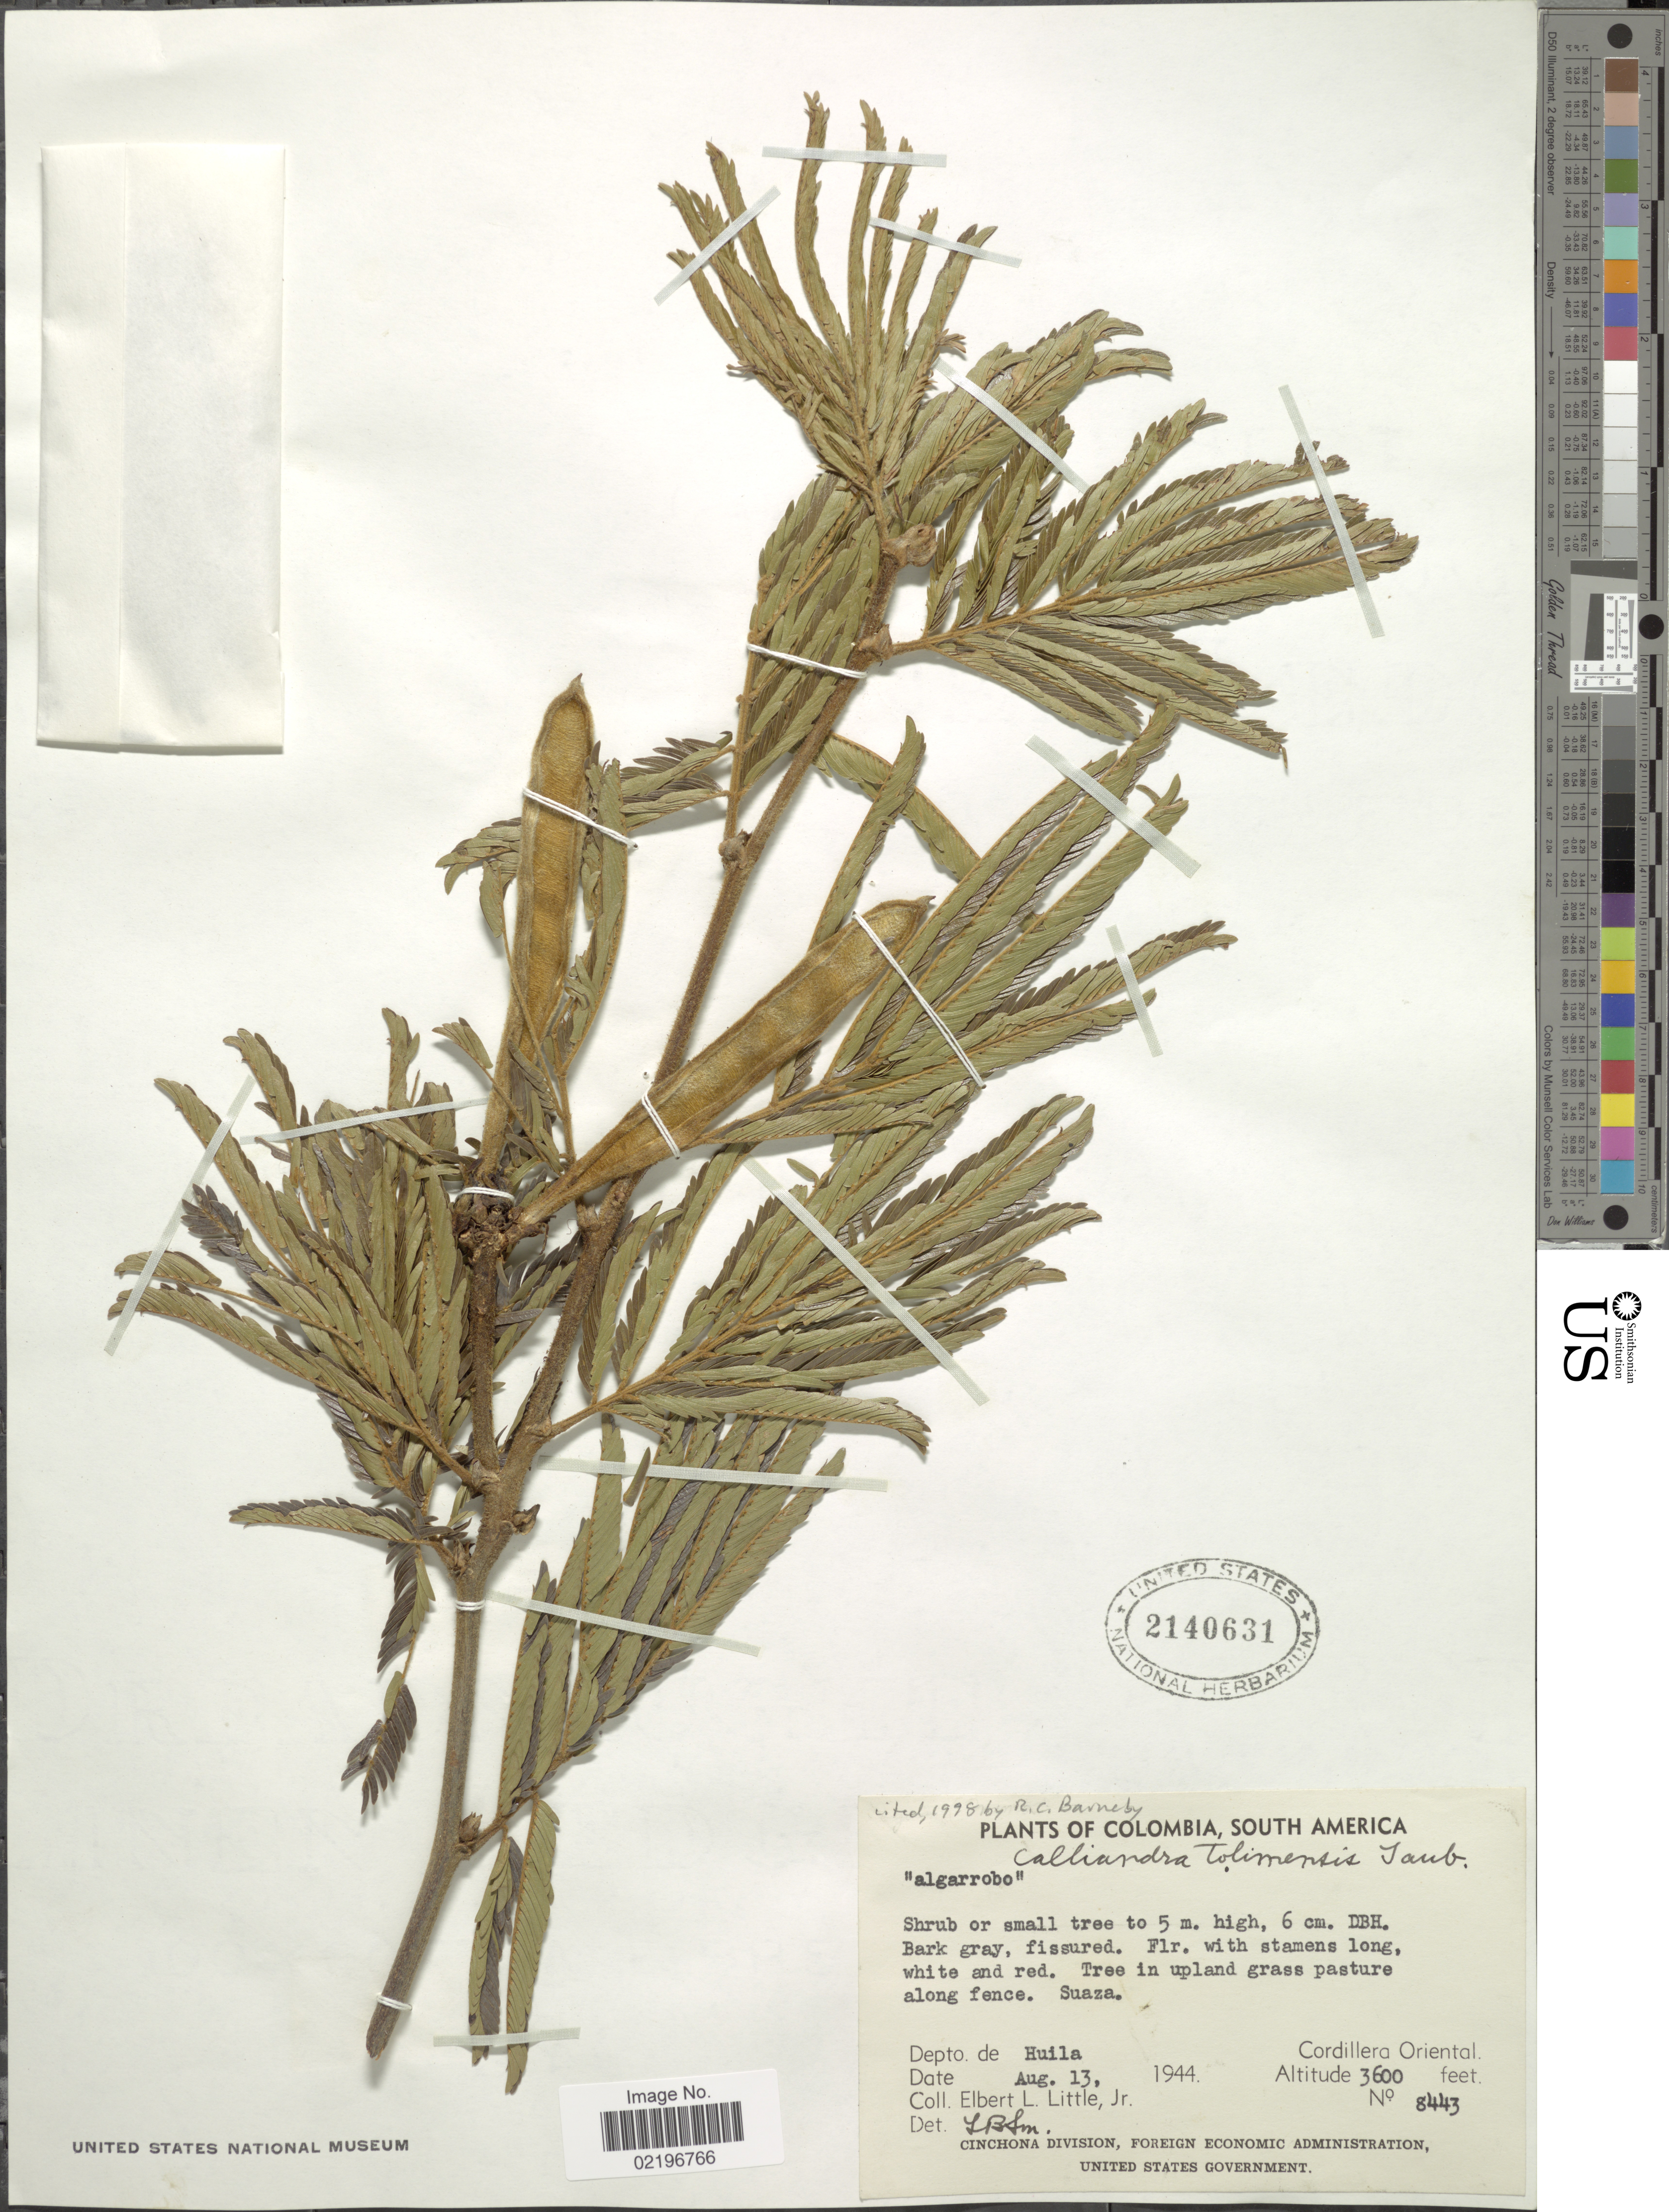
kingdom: Plantae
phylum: Tracheophyta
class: Magnoliopsida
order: Fabales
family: Fabaceae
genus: Calliandra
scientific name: Calliandra tolimensis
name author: Taub.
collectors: E. L. Little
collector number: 8443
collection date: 1944-08-13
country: Colombia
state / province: Huila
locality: Tree in upland grass pastures along fence, Suaza. Cordillera Oriental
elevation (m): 1097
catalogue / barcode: US 2140631